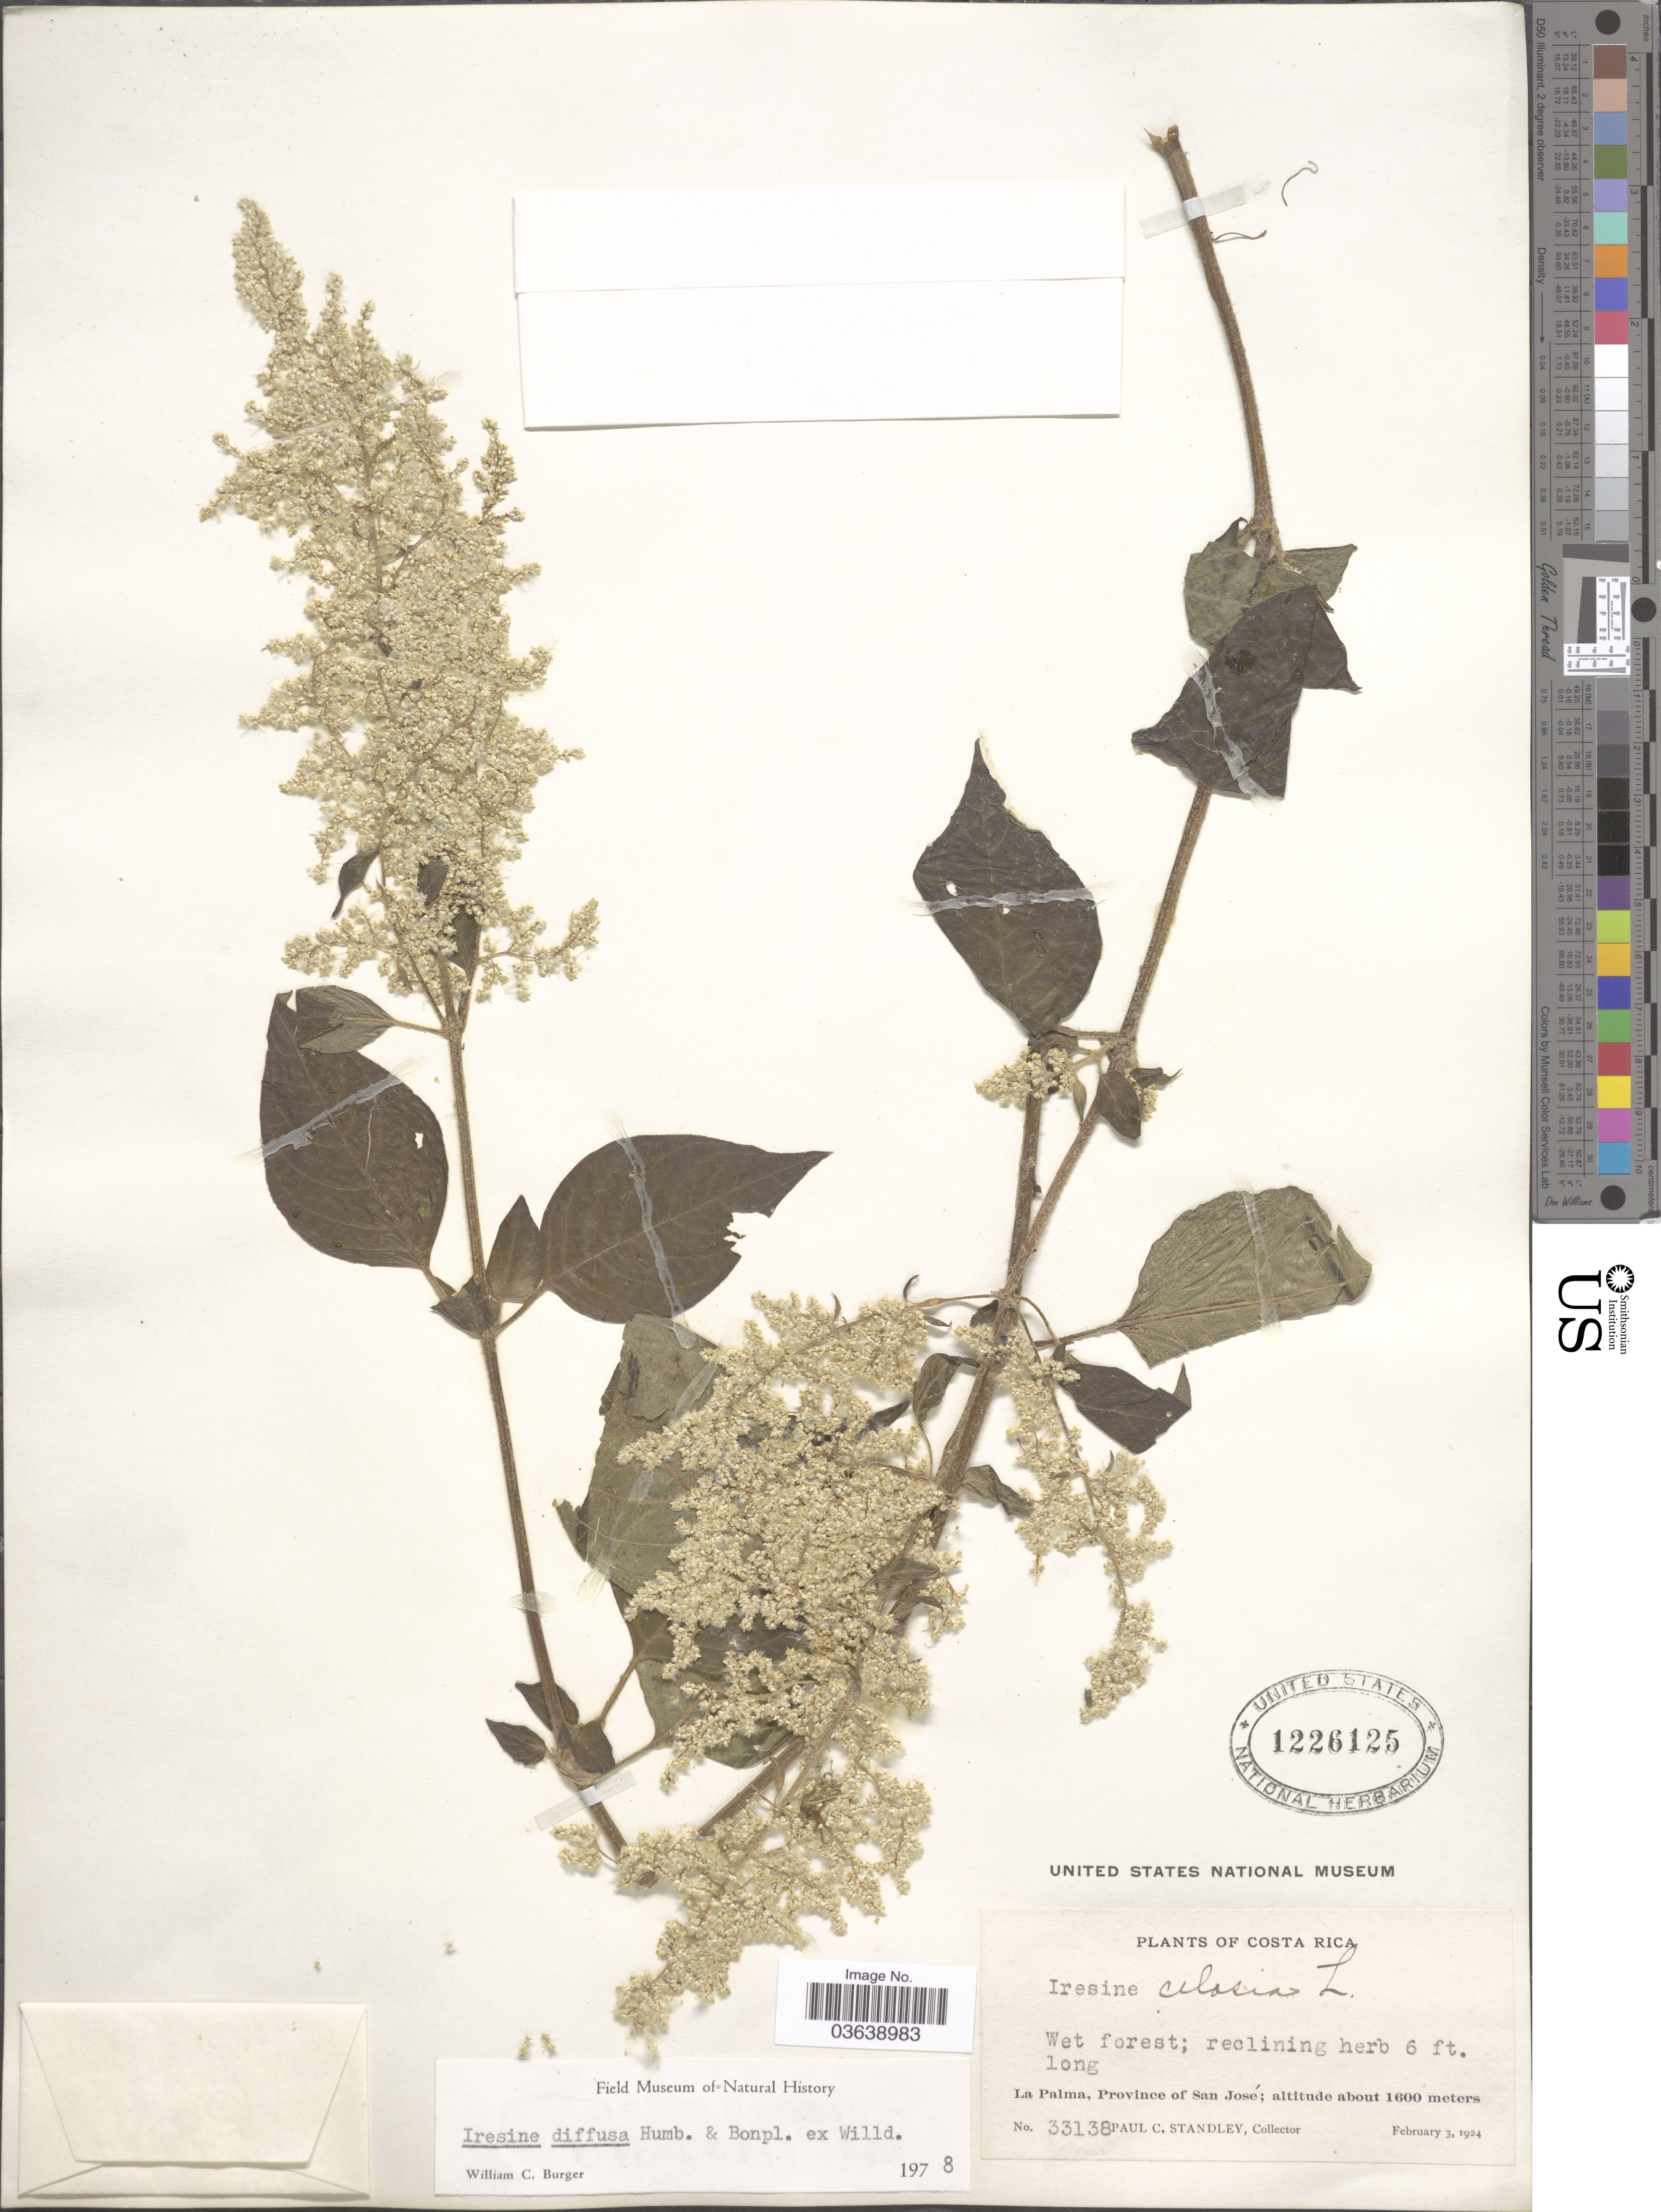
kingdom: Plantae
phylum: Tracheophyta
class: Magnoliopsida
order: Caryophyllales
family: Amaranthaceae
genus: Iresine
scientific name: Iresine celosia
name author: L.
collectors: P. C. Standley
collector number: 33138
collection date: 1924-02-03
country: Costa Rica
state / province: San José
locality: La Palma.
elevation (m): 1600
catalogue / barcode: US 1226125